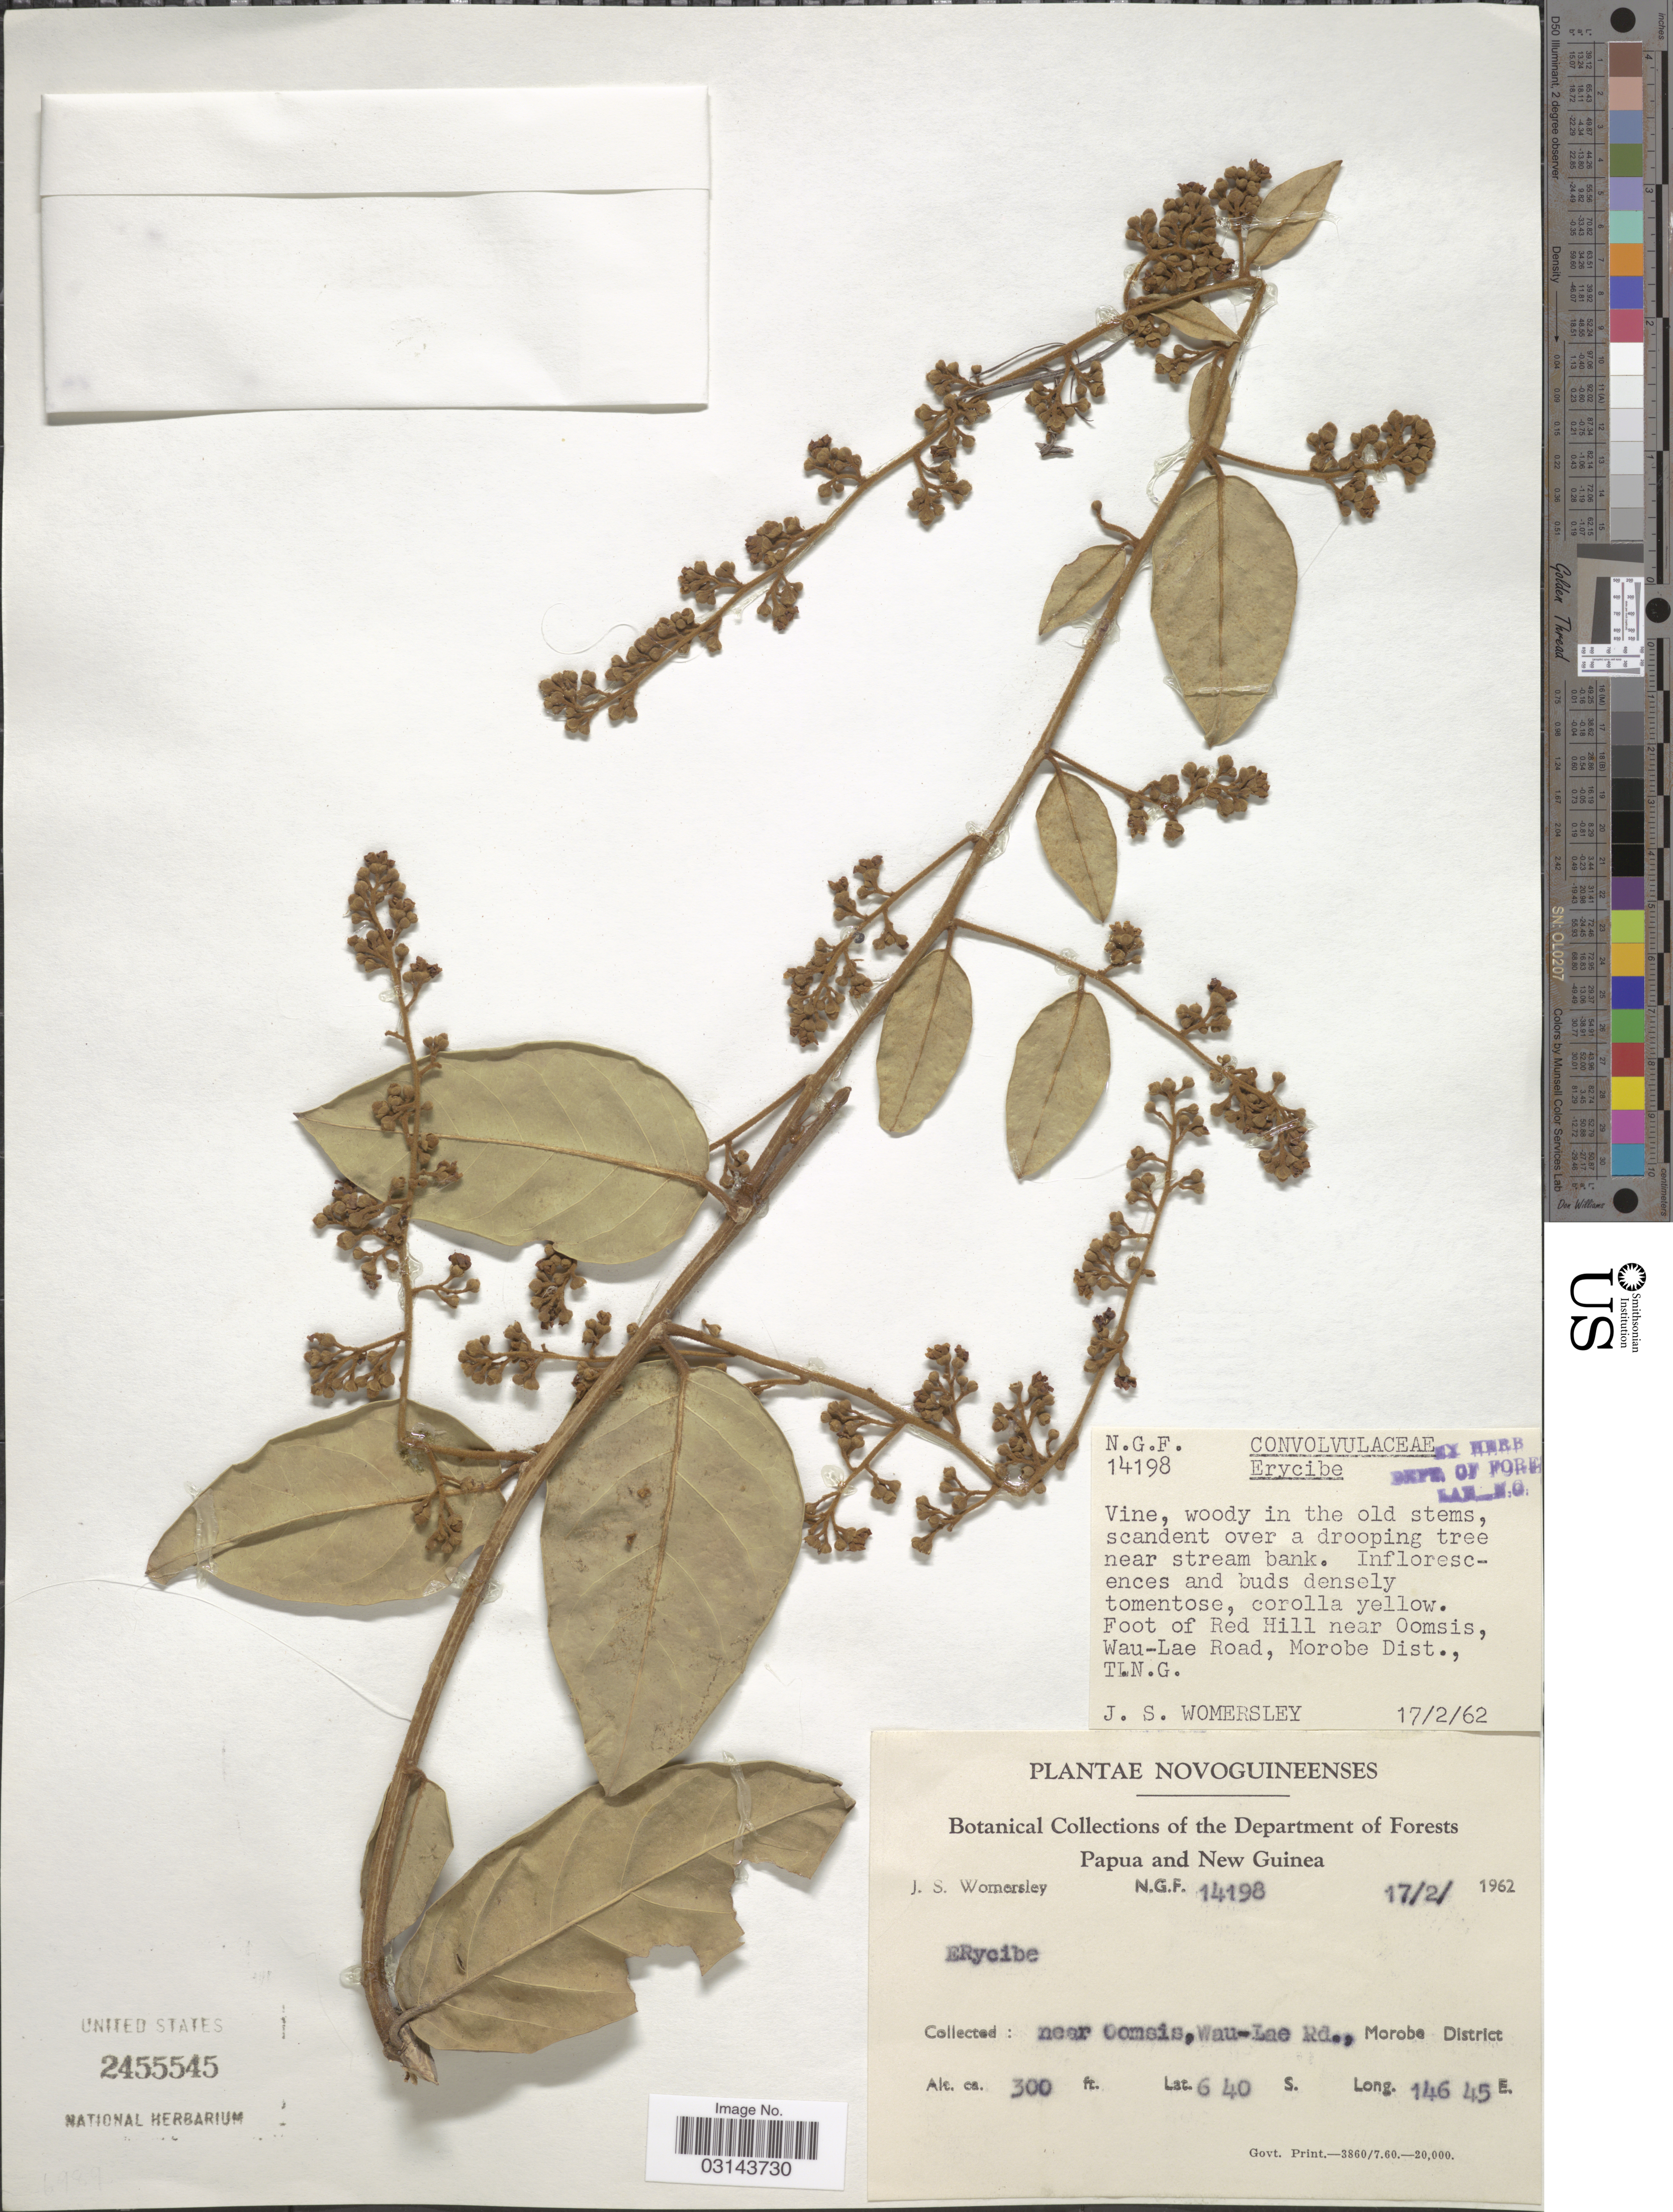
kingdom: Plantae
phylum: Tracheophyta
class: Magnoliopsida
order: Solanales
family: Convolvulaceae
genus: Erycibe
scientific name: Erycibe sp.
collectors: J. S. Womersley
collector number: N.G.F.14198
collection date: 1962-02-17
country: Papua New Guinea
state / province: Morobe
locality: Papua and New Guina. Foot of Red Hill near Oomsis, Wau-Lae Rd., Morobe District.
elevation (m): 91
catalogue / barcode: US 2455545